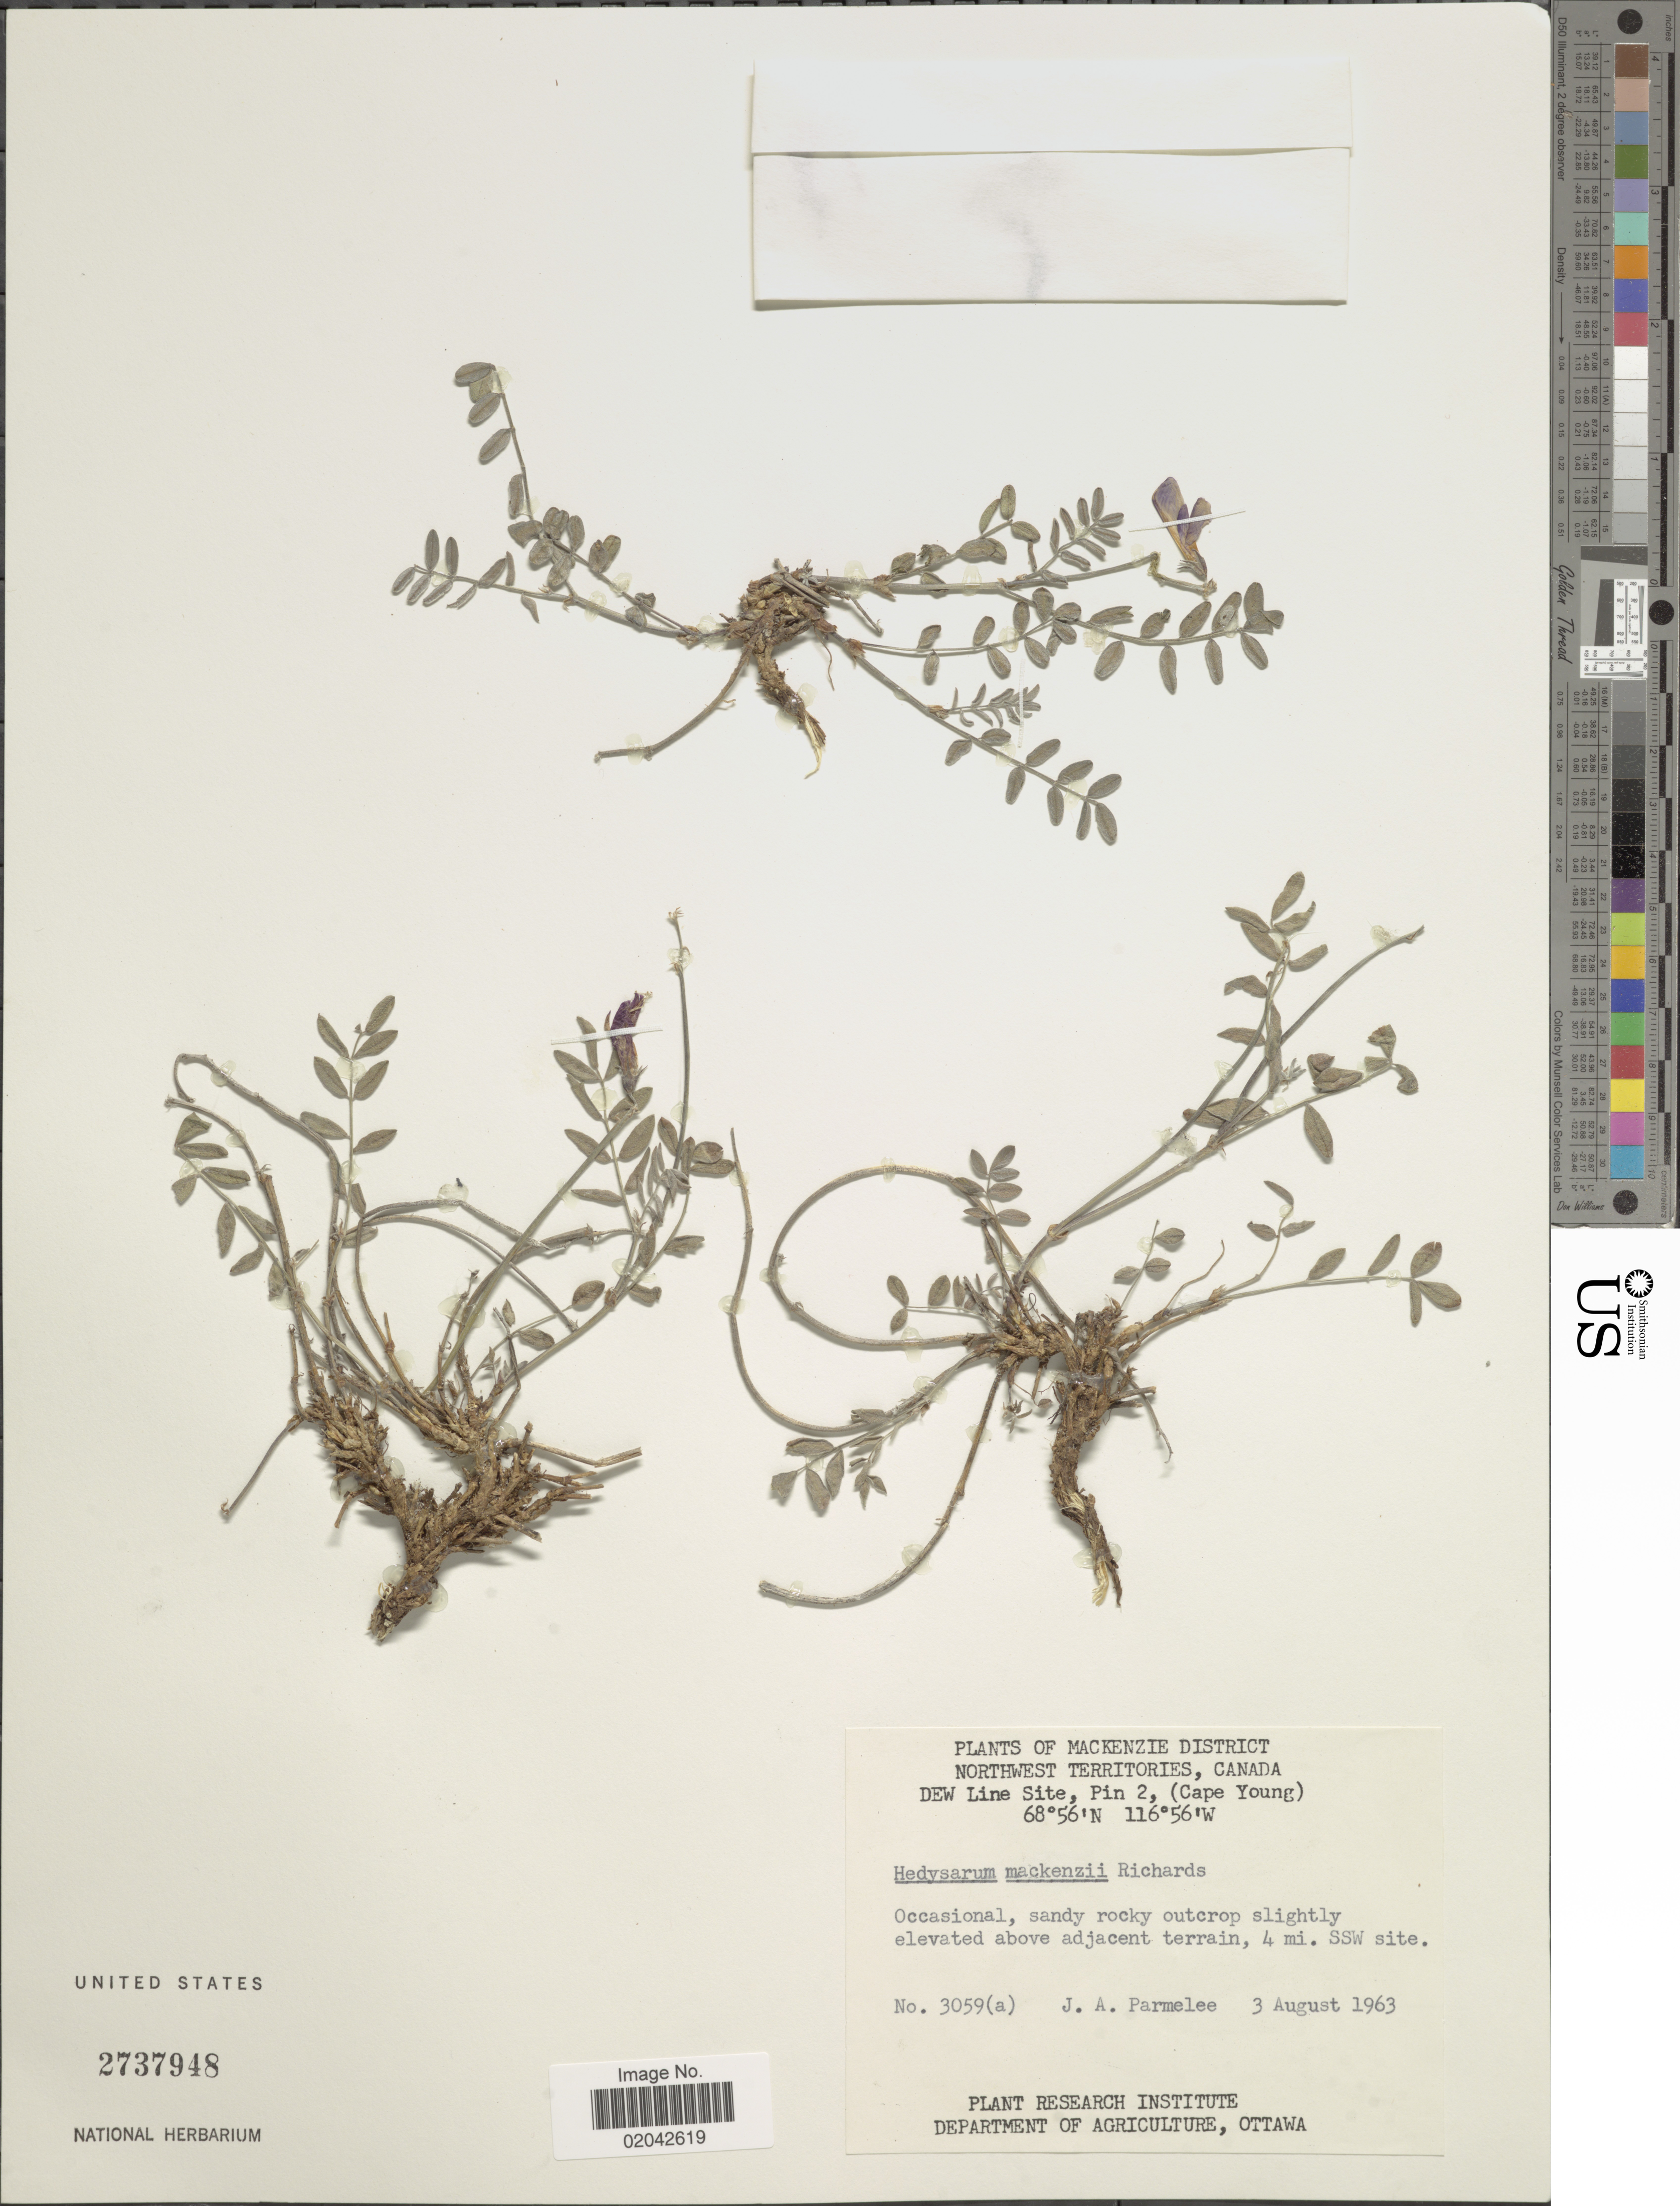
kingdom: Plantae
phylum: Tracheophyta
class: Magnoliopsida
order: Fabales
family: Fabaceae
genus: Hedysarum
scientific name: Hedysarum mackenziei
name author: Richardson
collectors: J. A. Parmelee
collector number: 3059(a)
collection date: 1963-08-03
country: Canada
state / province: Northwest Territories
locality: Mackenzie District, Dew Line Site, Pin 2, (Cape Young_, occasional, sandy rocky outcrop slightly elevated above adjacent terrain, 4 mi. SSW site.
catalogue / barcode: US 2737948